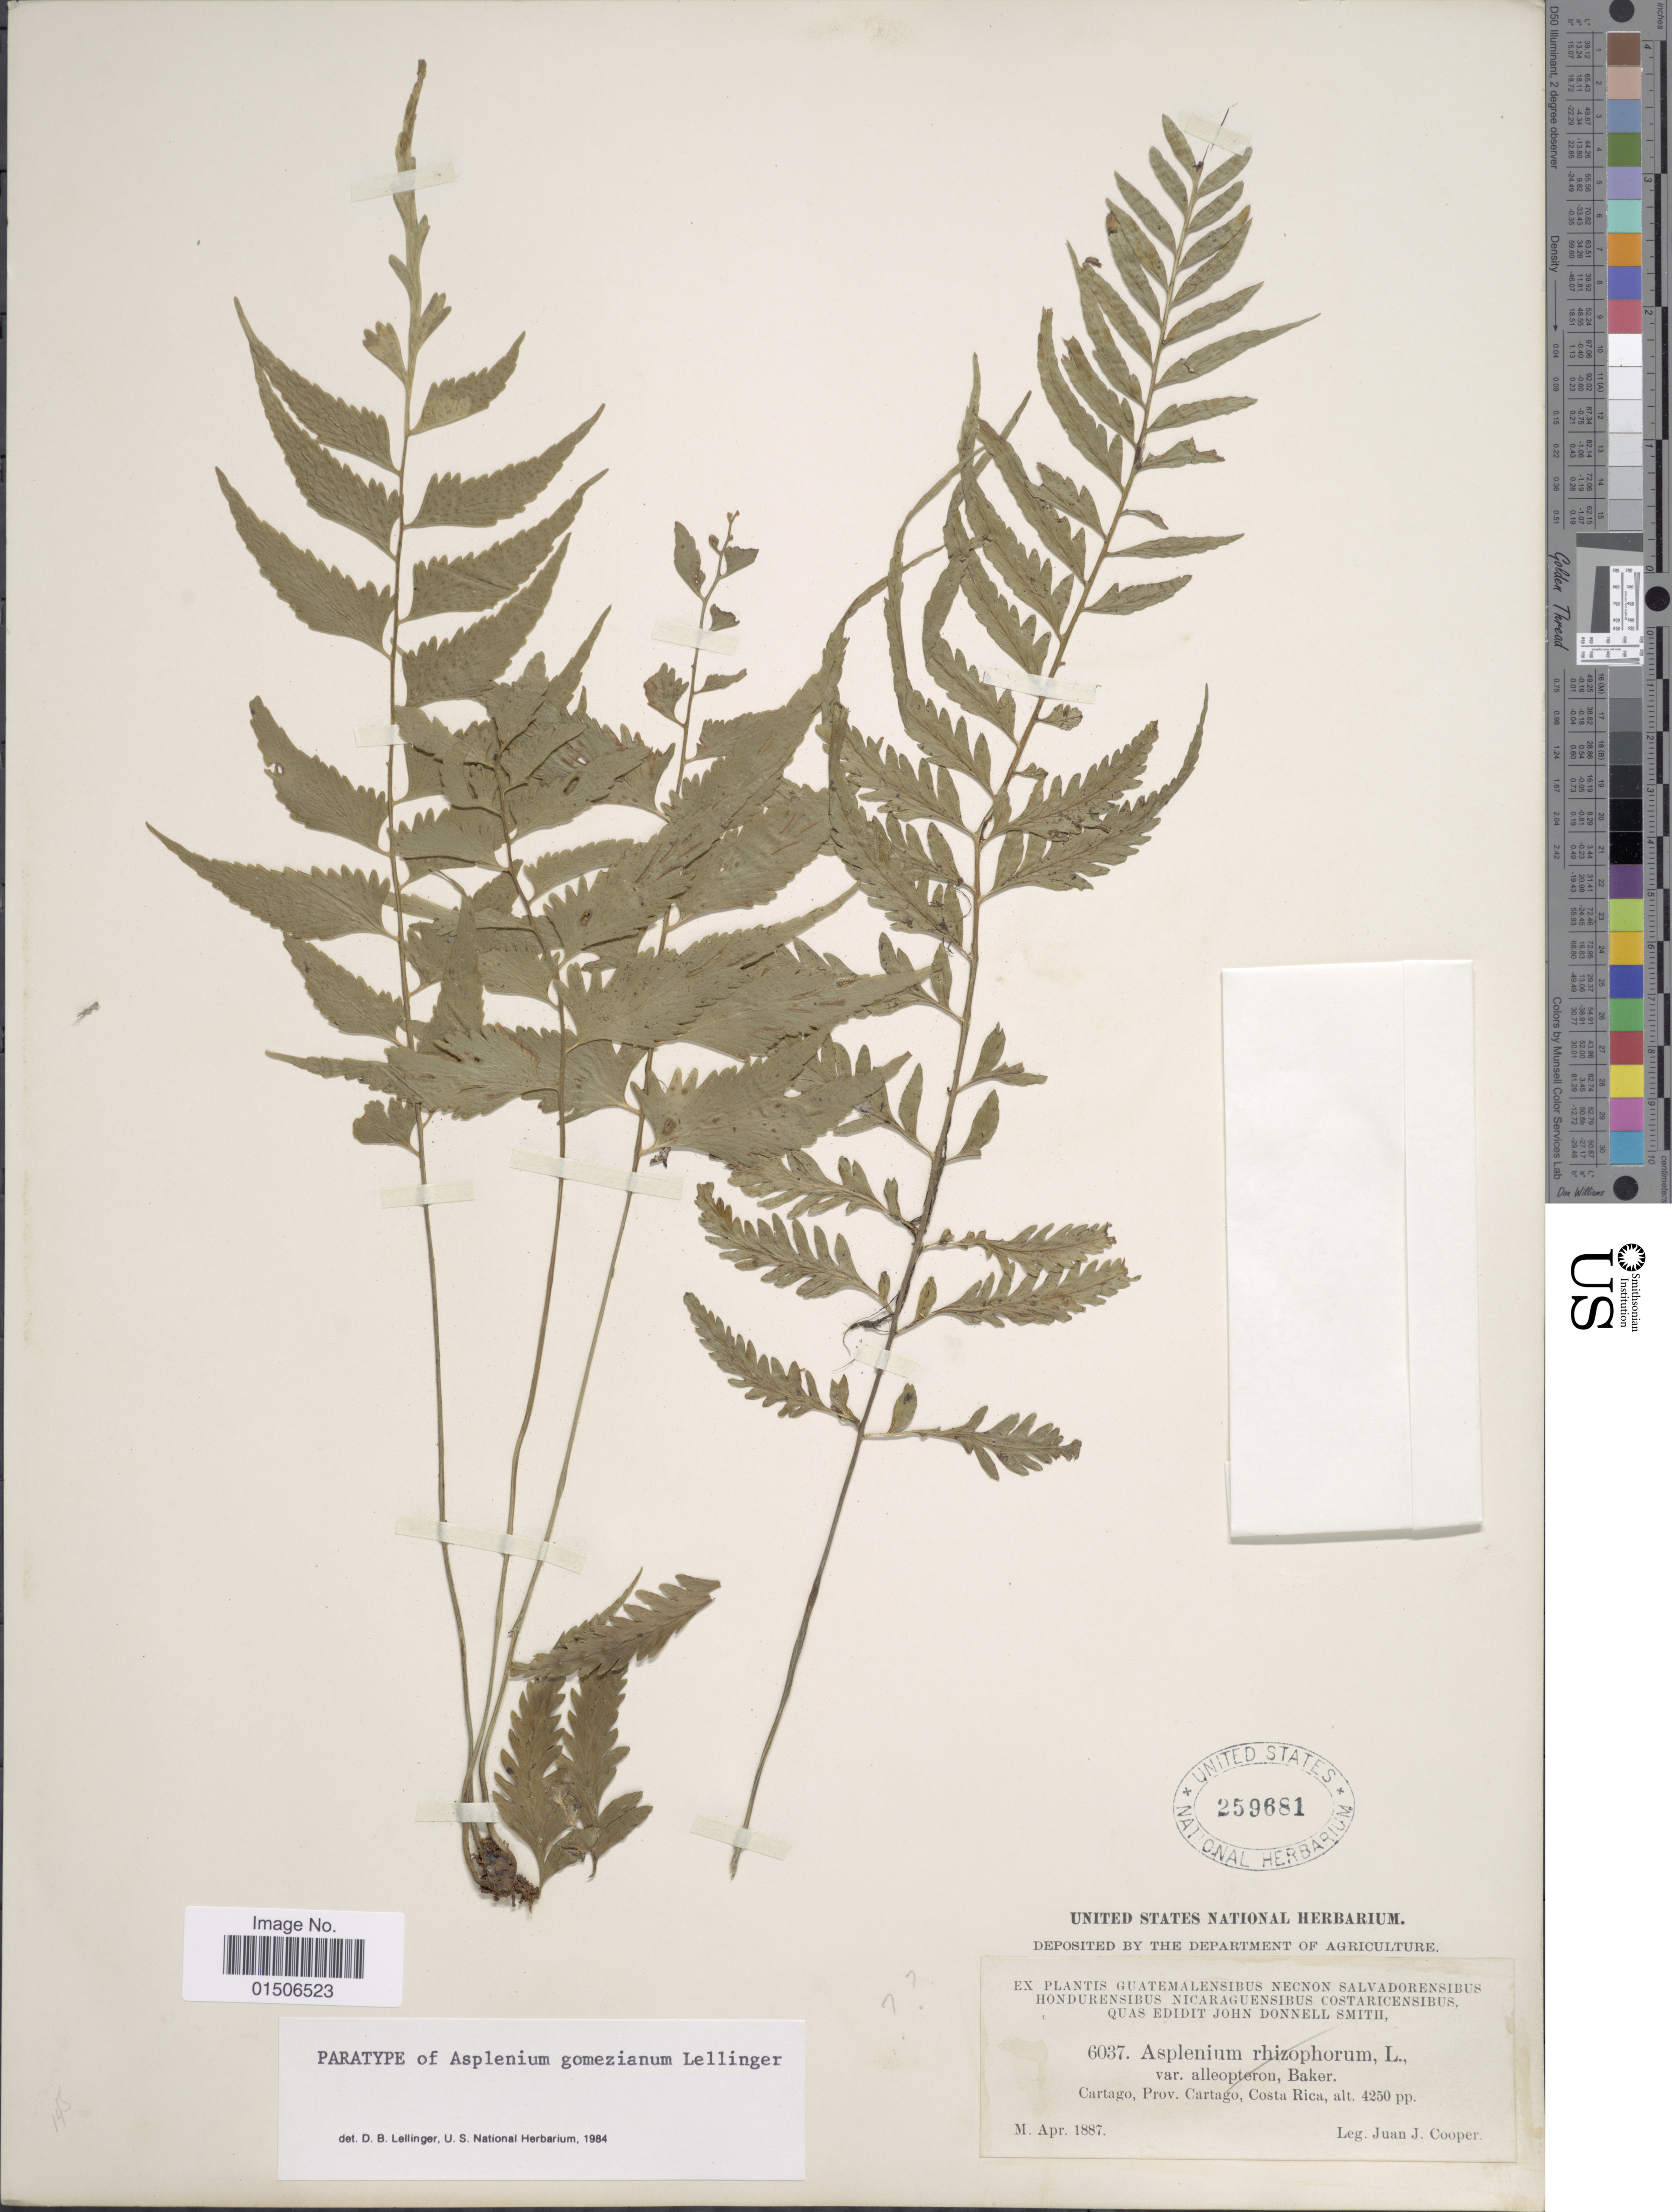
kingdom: Plantae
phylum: Tracheophyta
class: Polypodiopsida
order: Polypodiales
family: Aspleniaceae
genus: Asplenium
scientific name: Asplenium gomezianum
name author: Lellinger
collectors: J. J. Cooper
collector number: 6037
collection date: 1887-04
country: Costa Rica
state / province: Cartago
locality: Cartago, Prov. Cartago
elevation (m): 1295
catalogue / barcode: US 259681